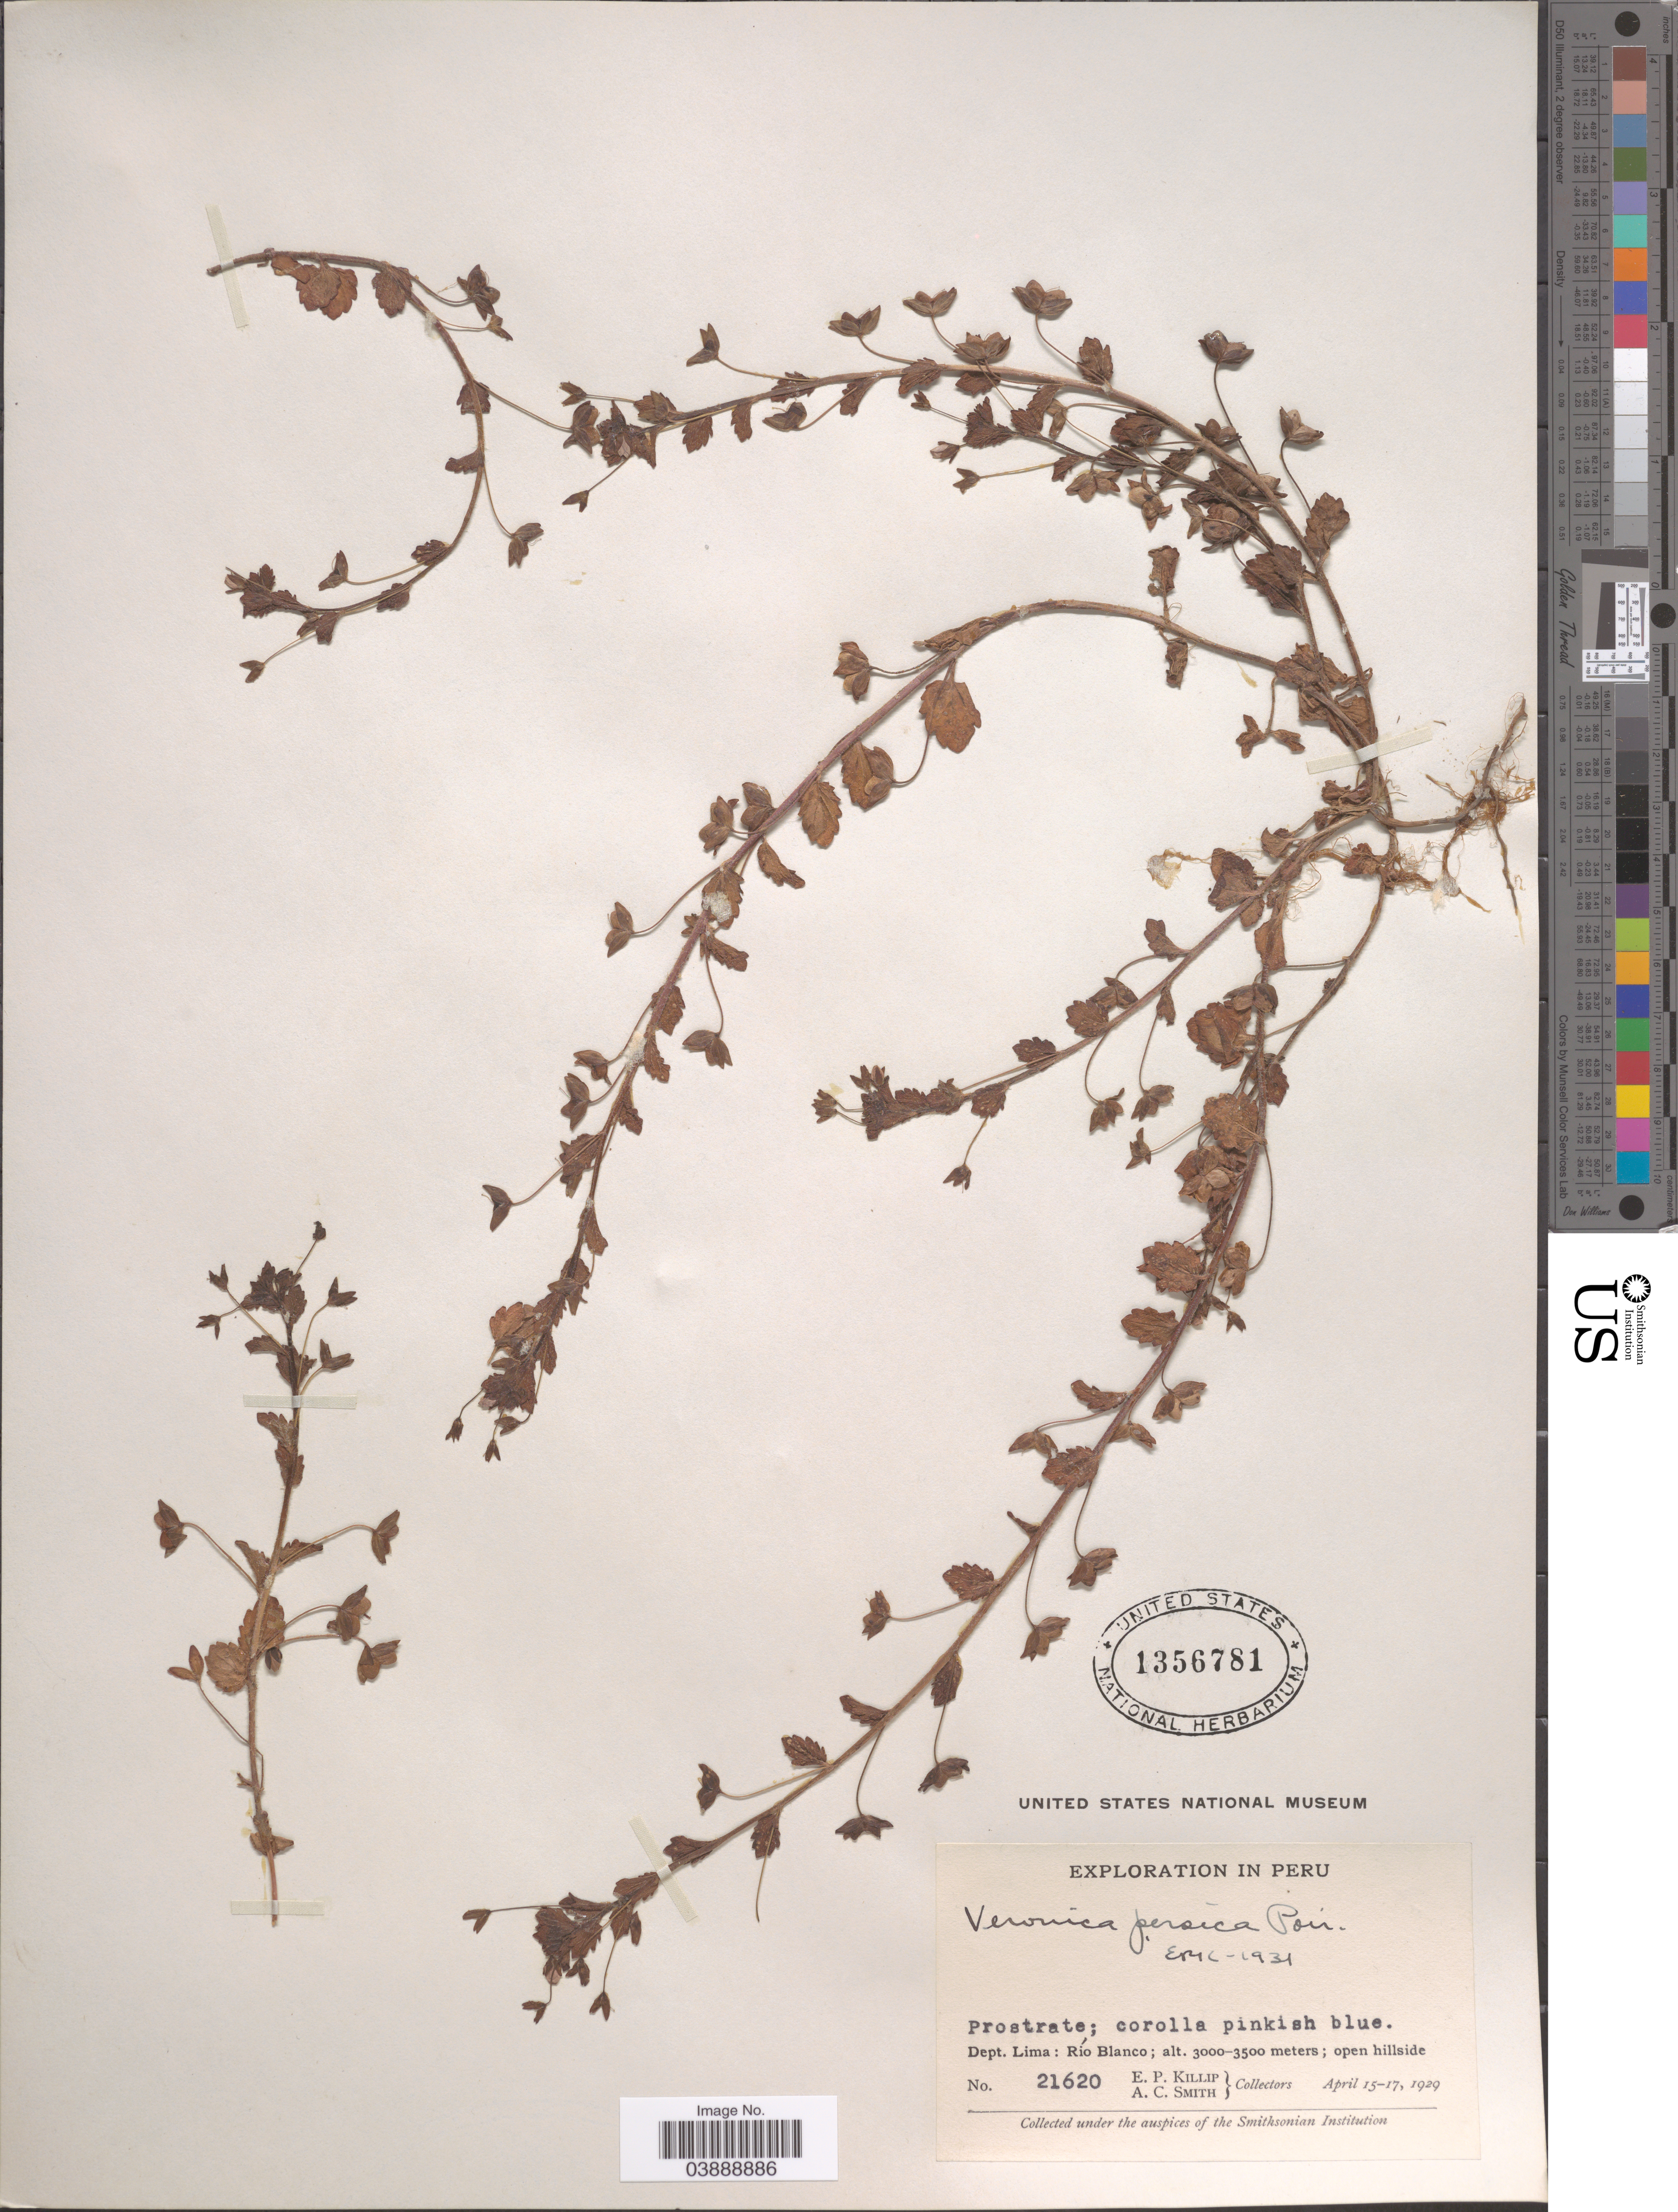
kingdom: Plantae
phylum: Tracheophyta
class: Magnoliopsida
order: Lamiales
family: Plantaginaceae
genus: Veronica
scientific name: Veronica persica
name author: Poir.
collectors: E. P. Killip & A. C. Smith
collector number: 21620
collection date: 1929-04-15/1929-04-17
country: Peru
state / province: Lima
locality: Dept. Lima: Río Blanco.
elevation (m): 3000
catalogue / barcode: US 1356781